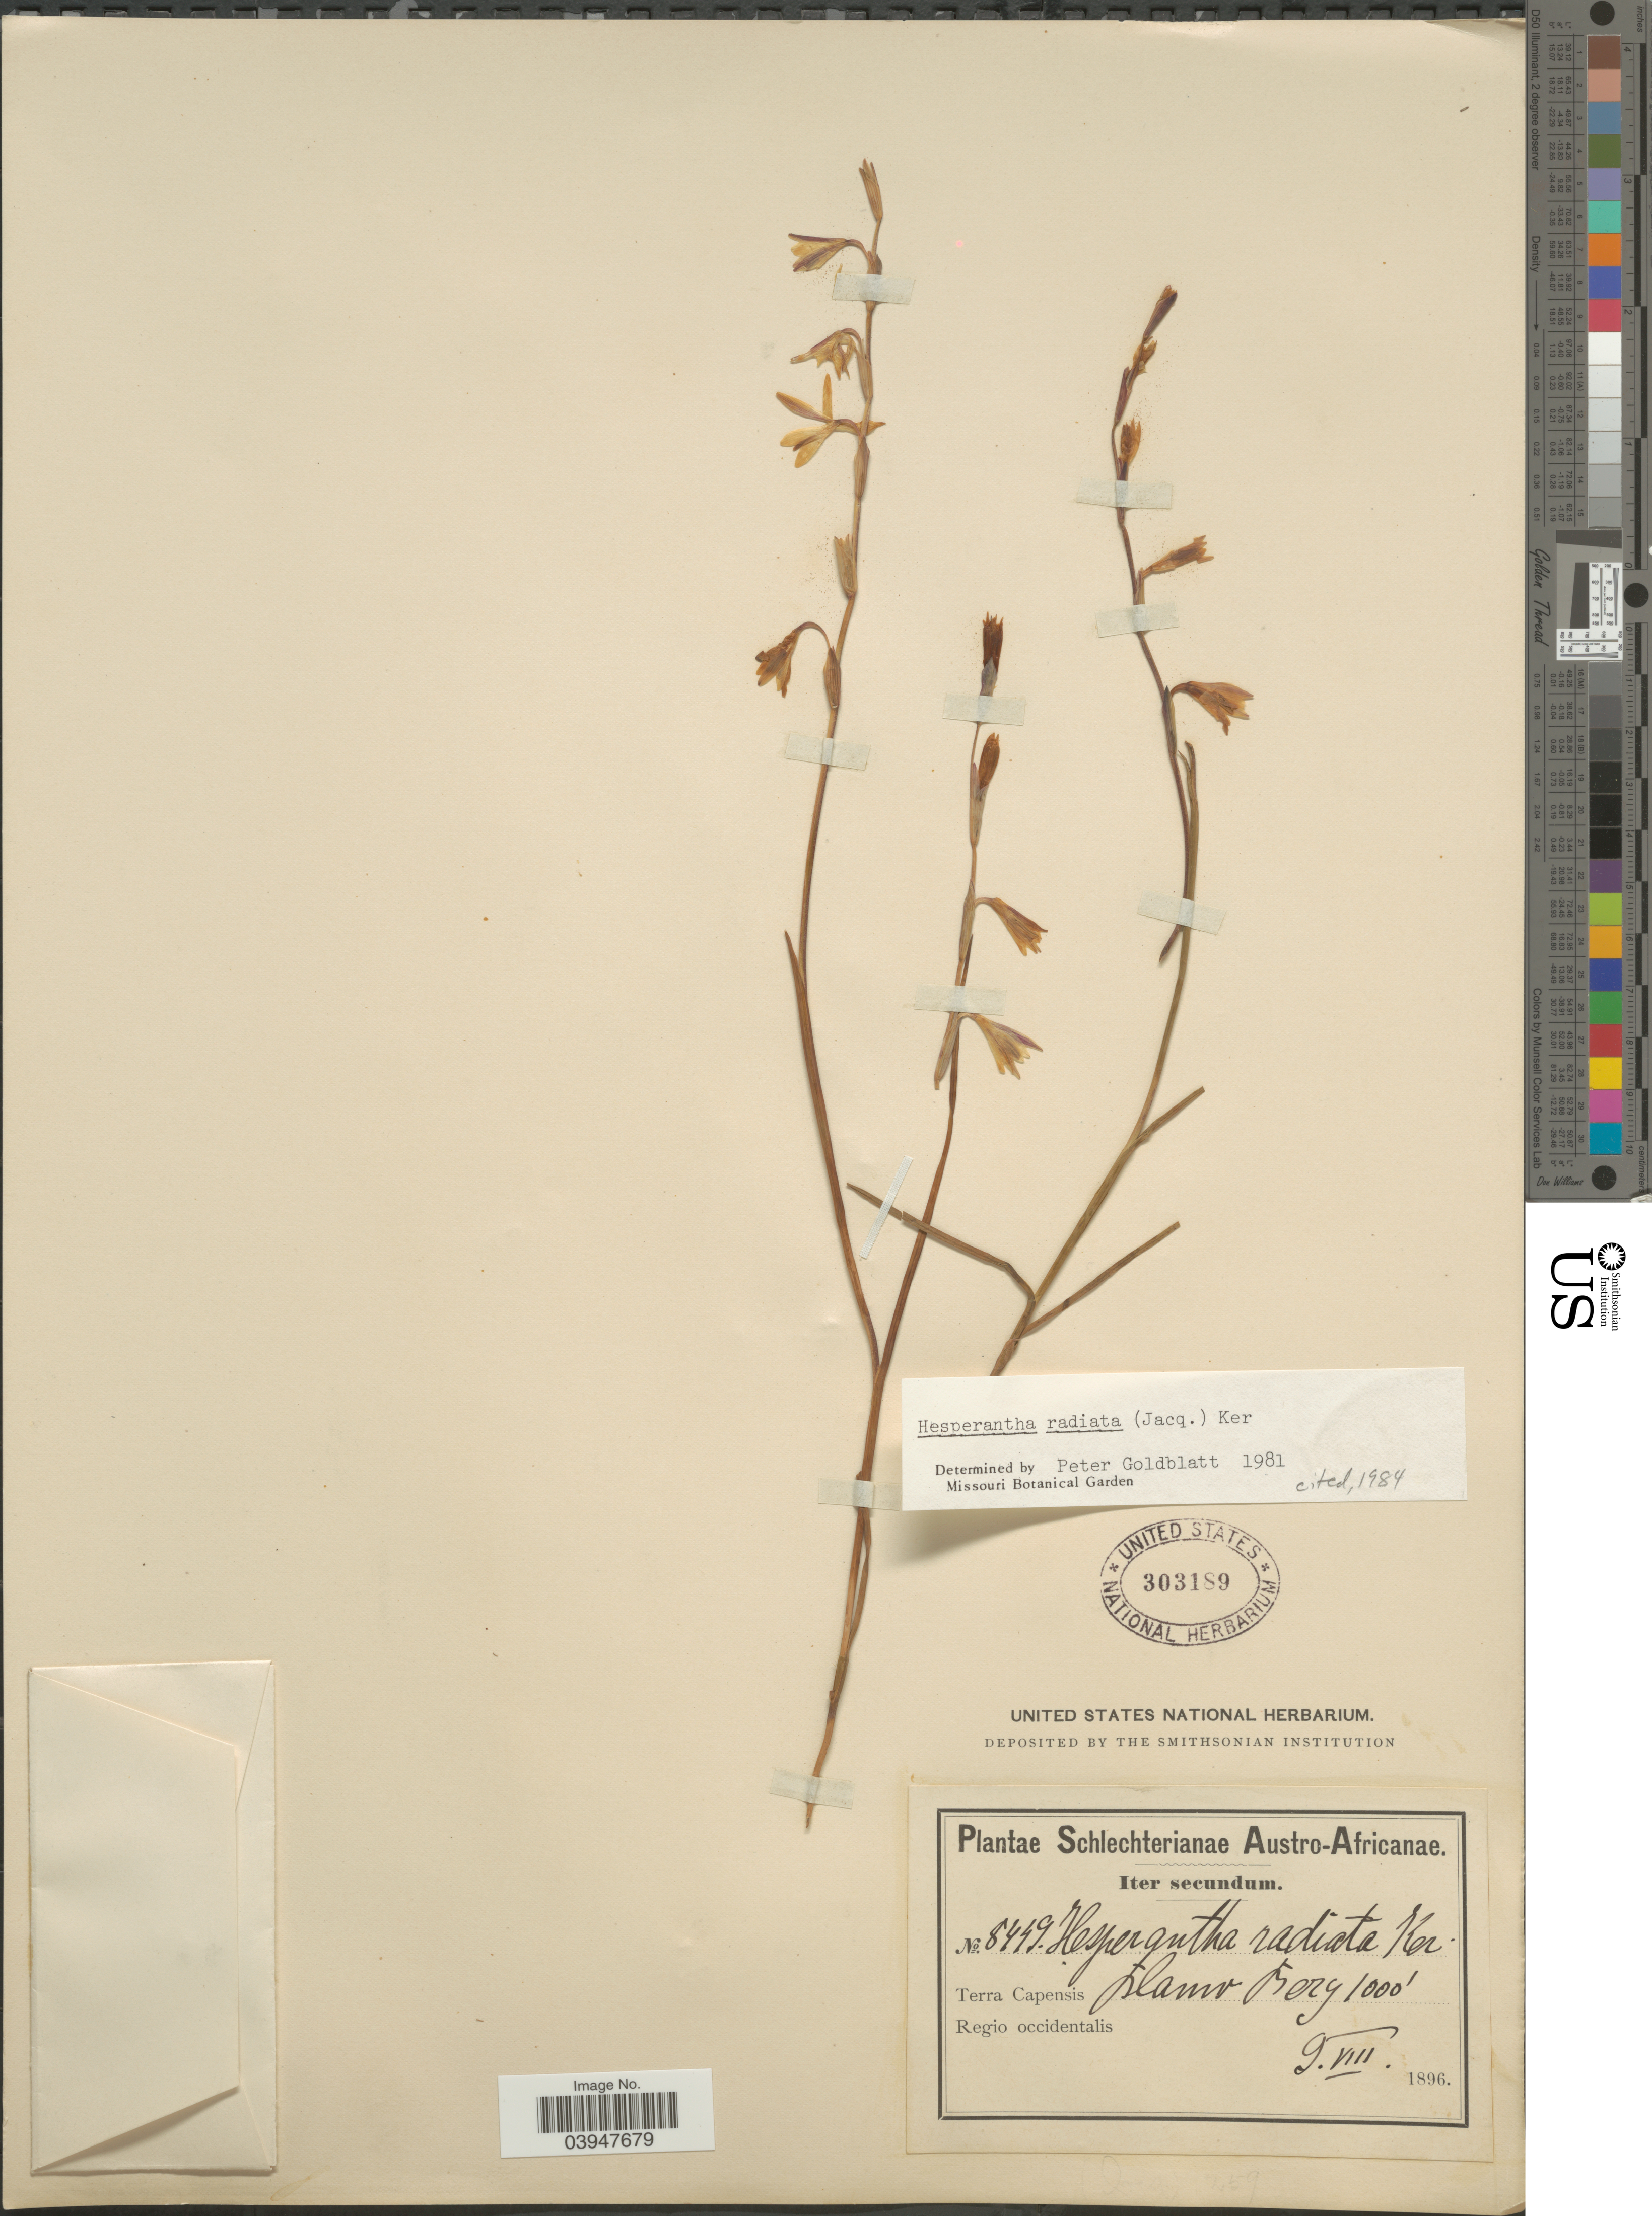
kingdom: Plantae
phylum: Tracheophyta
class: Liliopsida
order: Asparagales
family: Iridaceae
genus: Hesperantha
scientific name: Hesperantha radiata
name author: Ker Gawl.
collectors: Schlechter, --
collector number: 8449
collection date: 1896-08-09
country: South Africa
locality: Austro-Africanae. Terra Capensis. Llamo [interpreted] Berg. Regio occidentalis.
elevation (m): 305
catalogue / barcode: US 303189